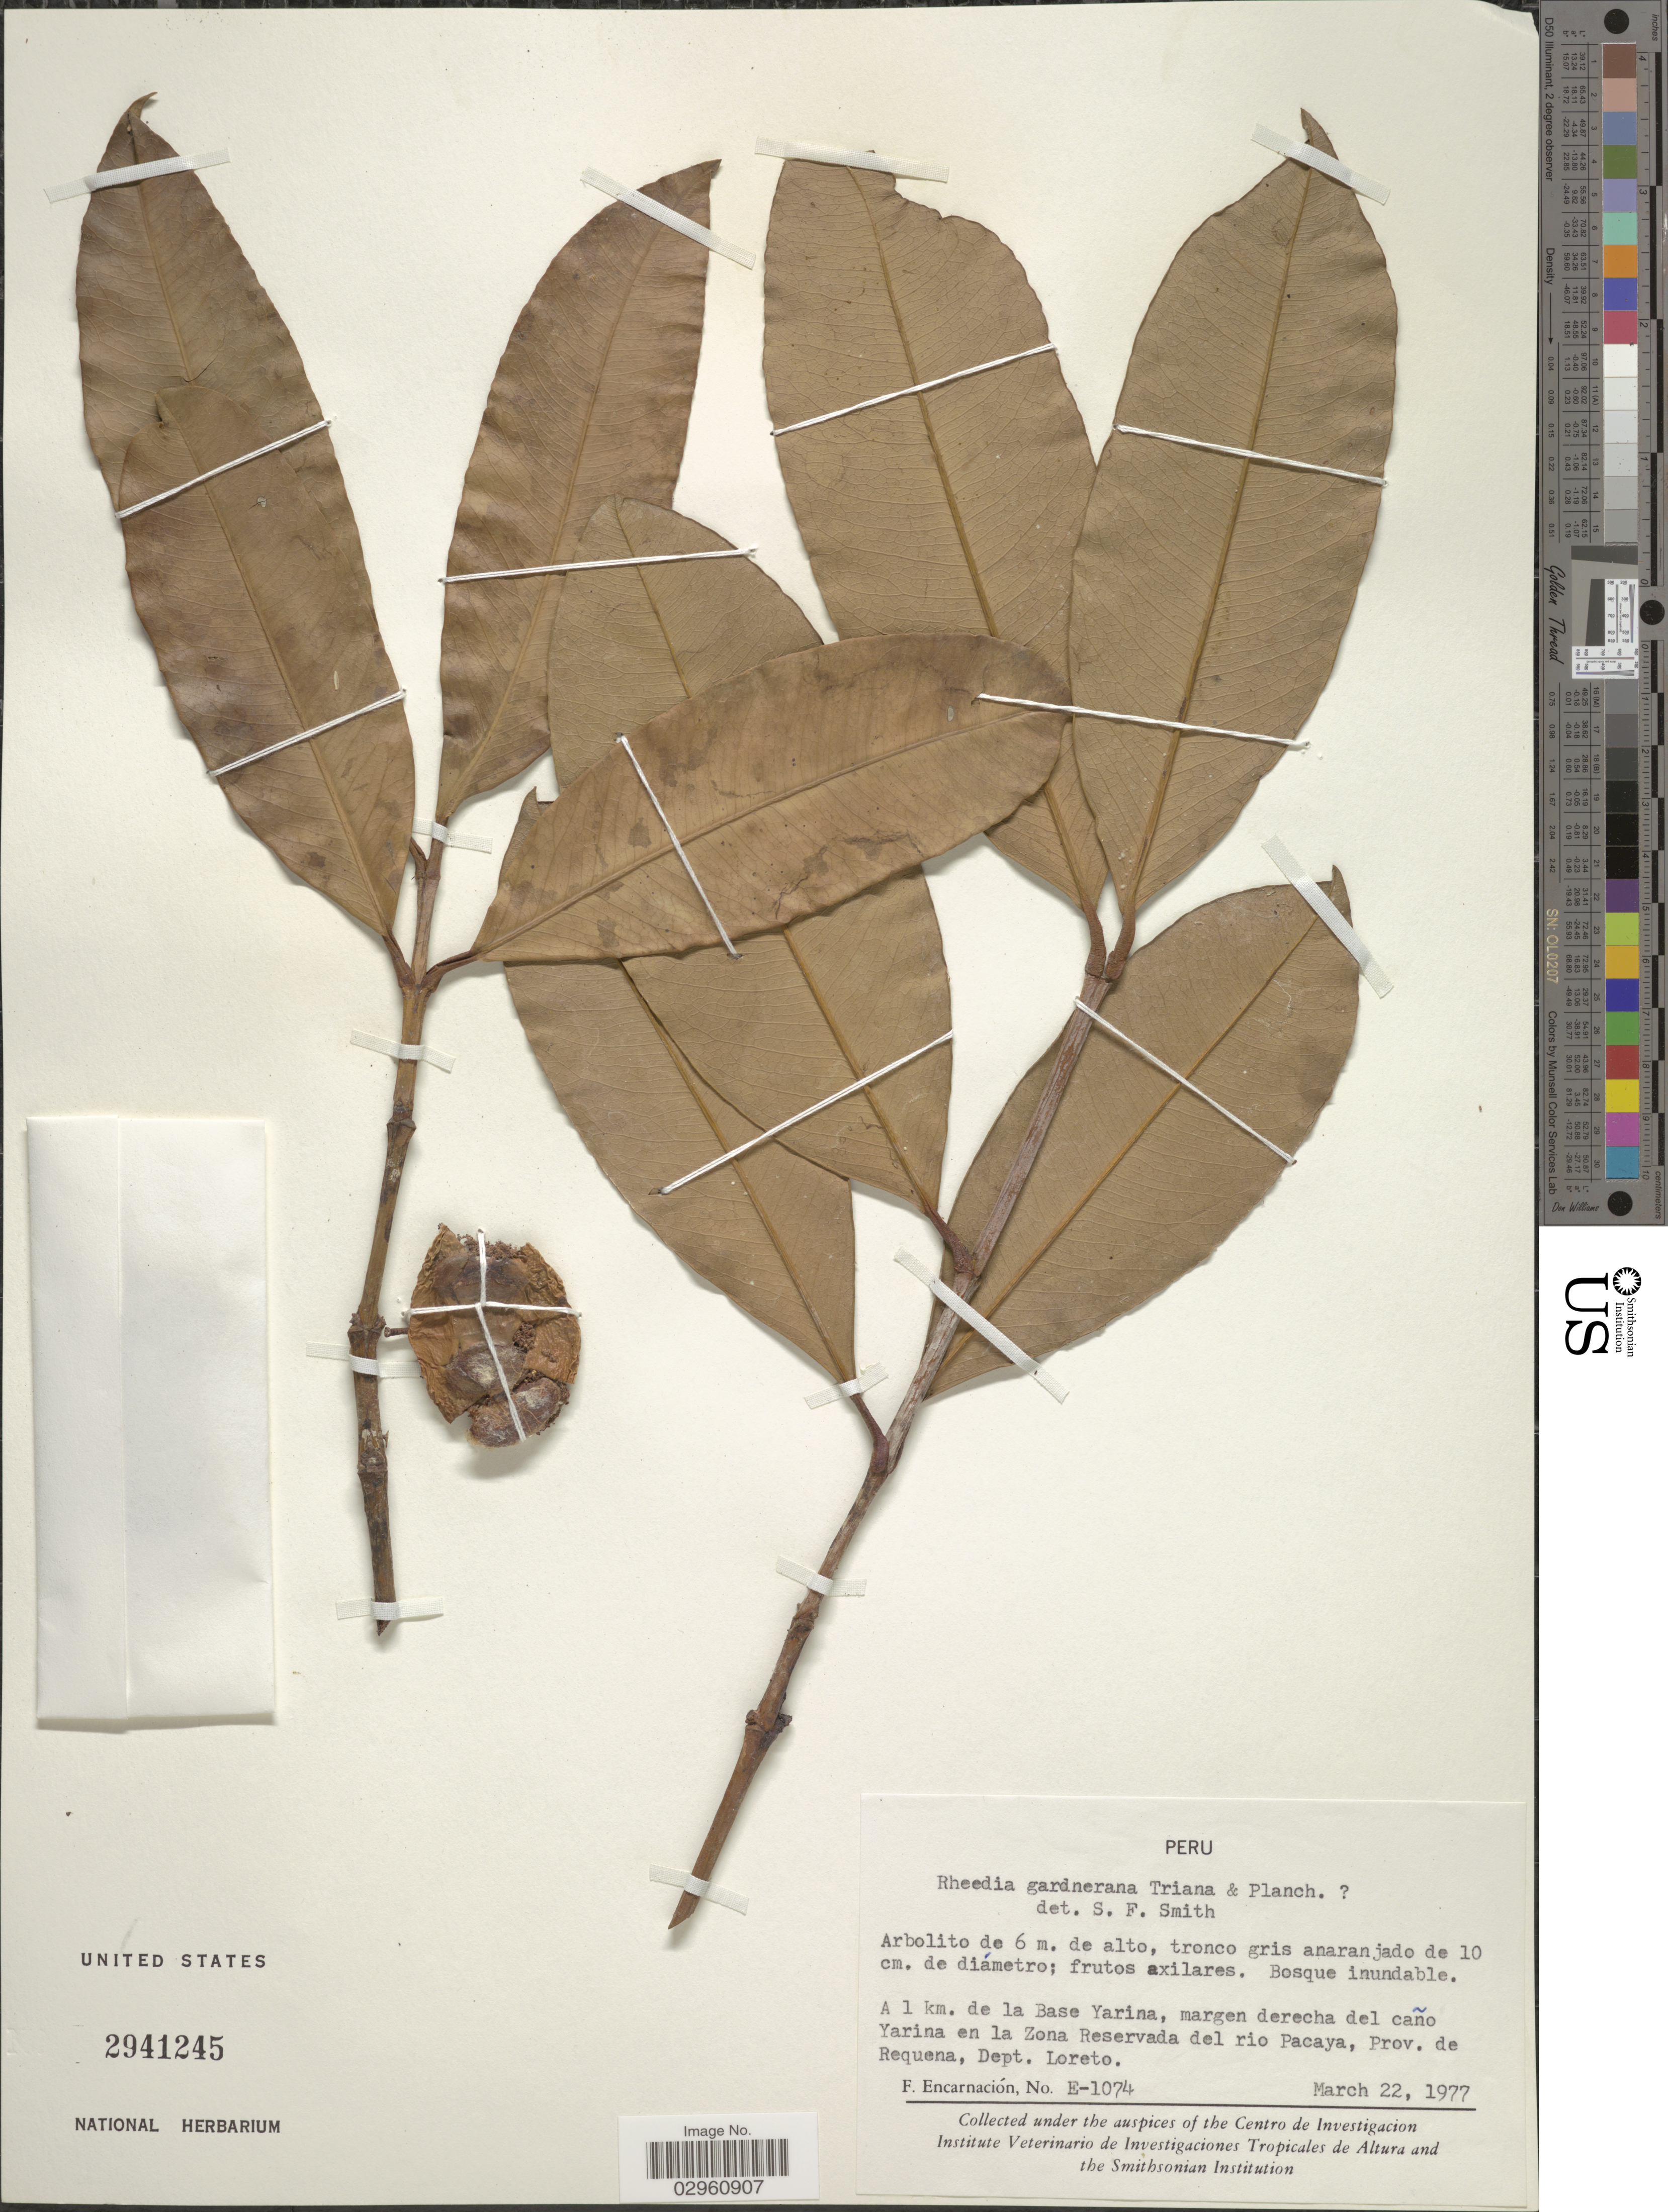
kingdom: Plantae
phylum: Tracheophyta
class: Magnoliopsida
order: Malpighiales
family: Clusiaceae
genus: Garcinia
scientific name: Garcinia gardneriana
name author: (Planch. & Triana) Zappi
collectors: F. Encarnación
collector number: E-1074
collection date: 1977-03-22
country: Peru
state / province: Loreto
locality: A 1 km. de la Base Yarina, margen derecha del caño Yarina en la Zona Reservada del rio Pacaya, Prov. de Requena, Dept. Loreto.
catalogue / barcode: US 2941245